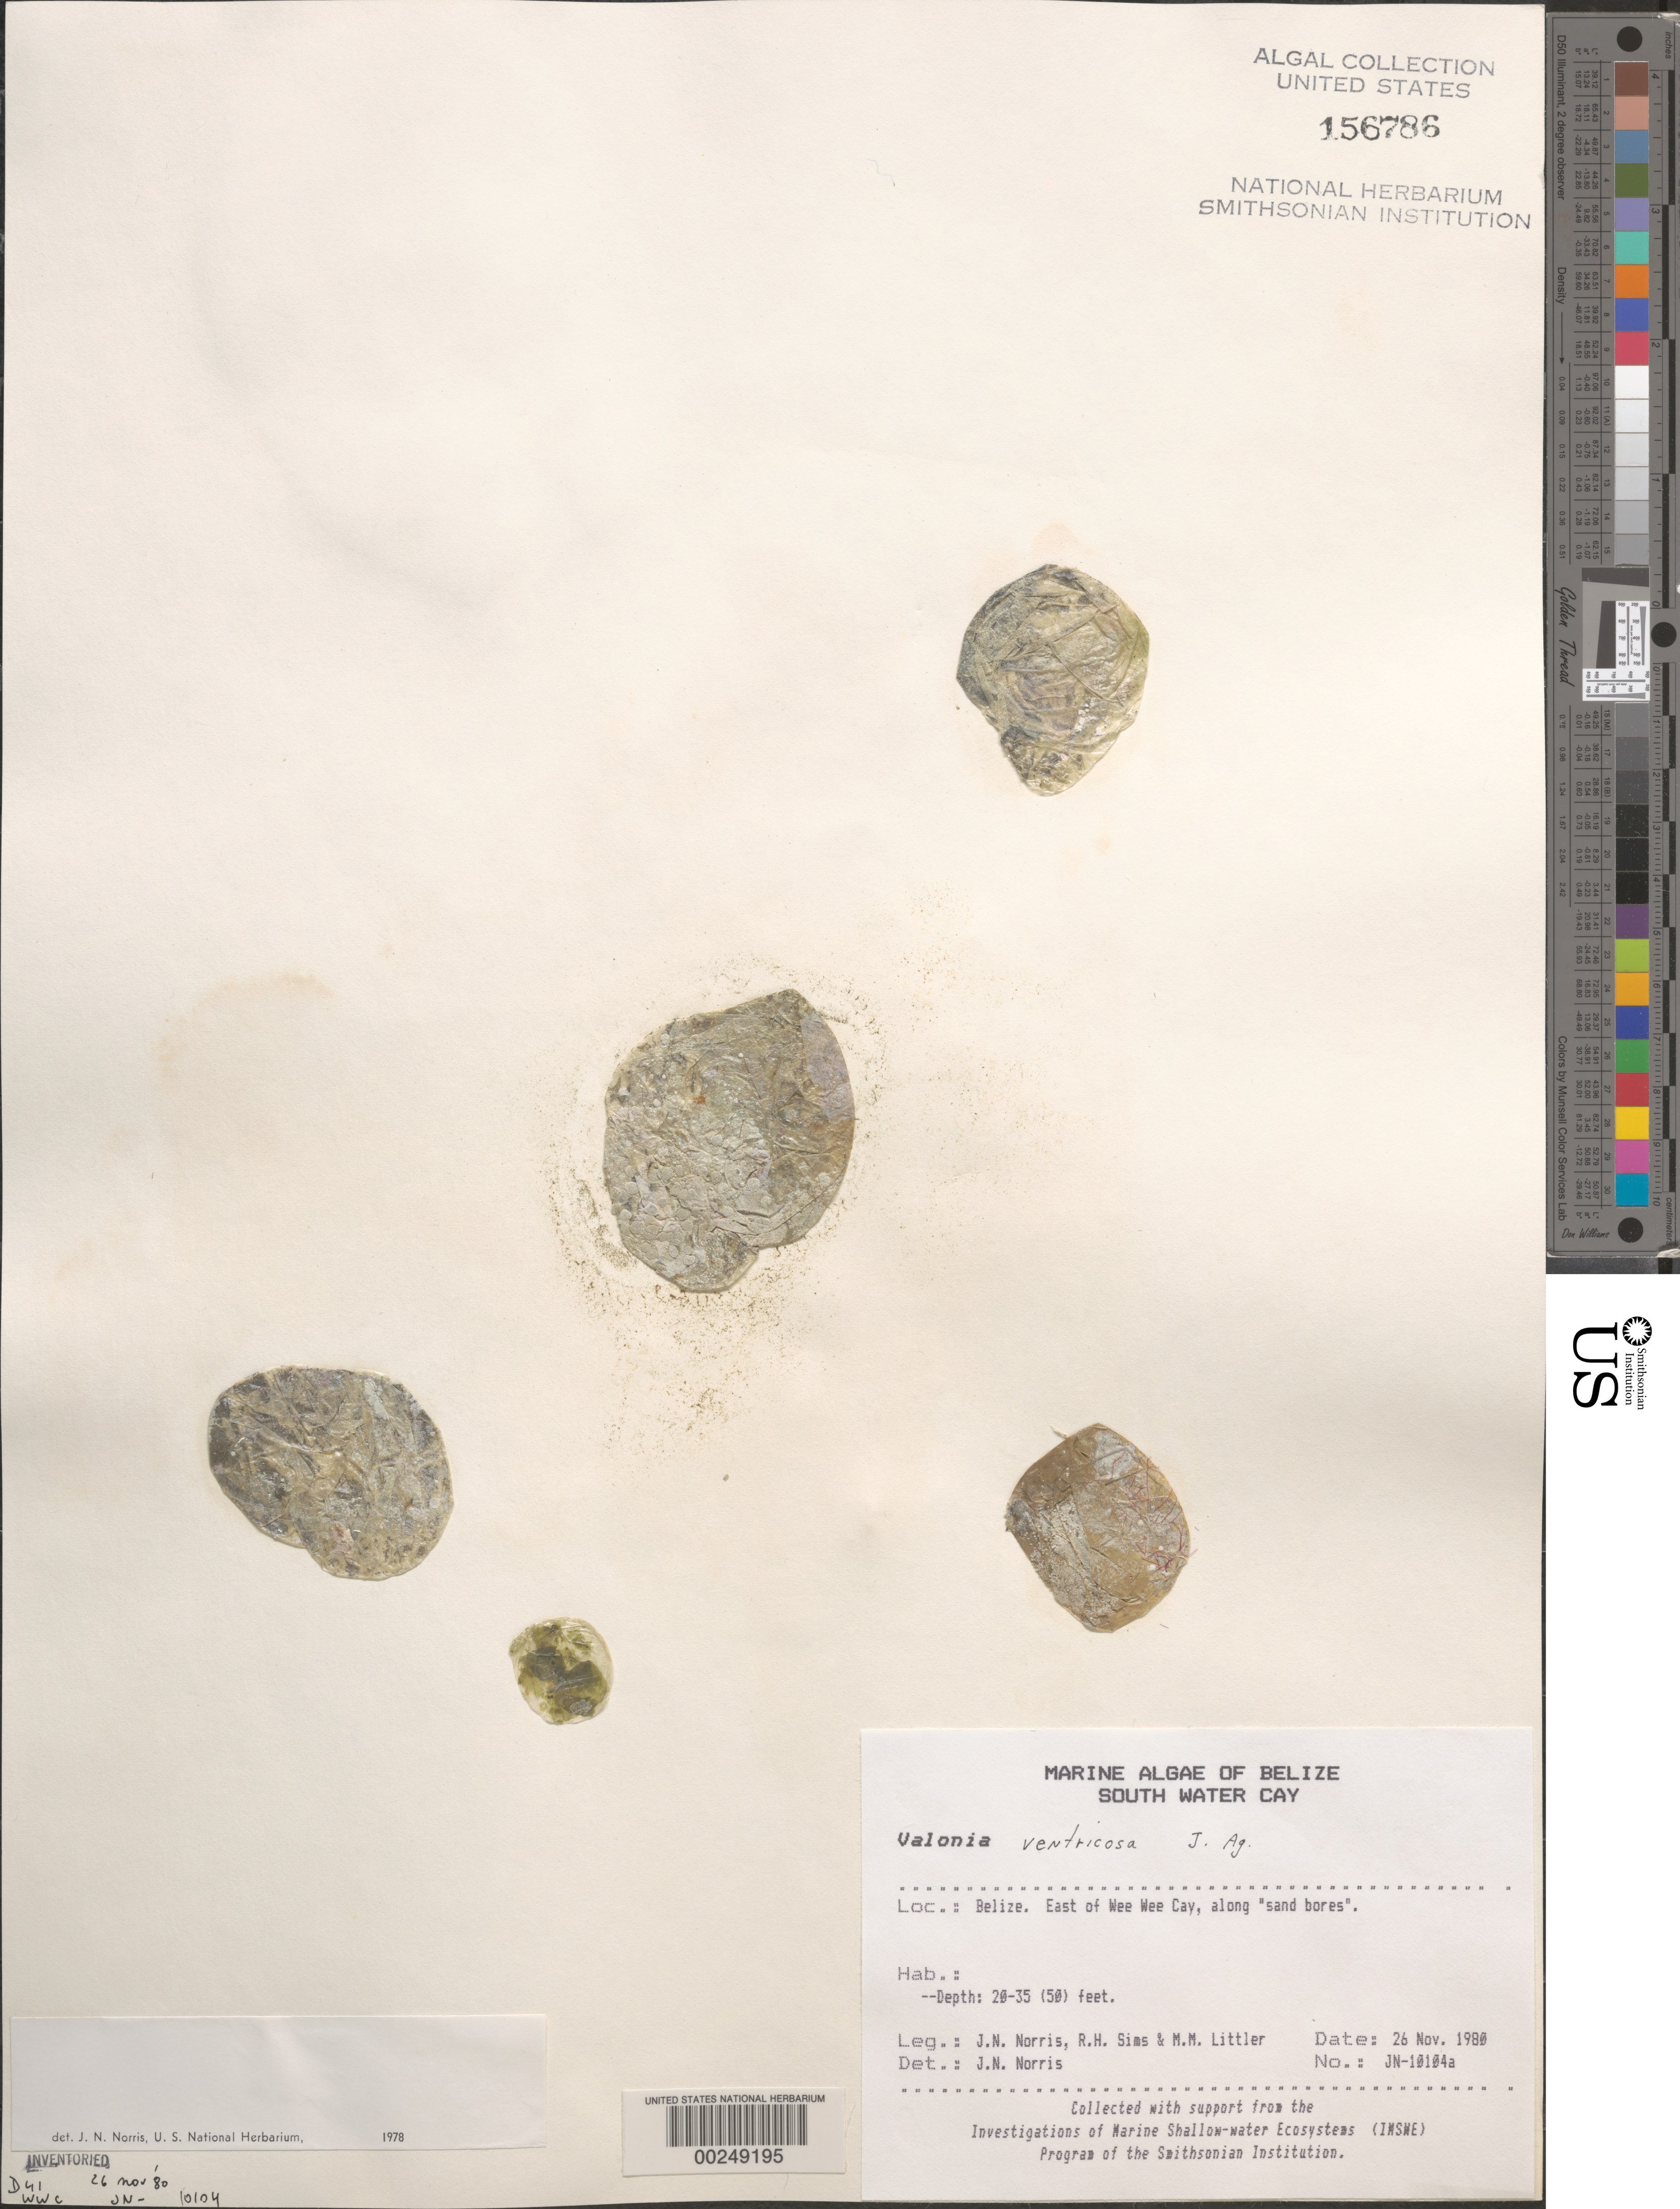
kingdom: Plantae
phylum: Chlorophyta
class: Ulvophyceae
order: Siphonocladales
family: Valoniaceae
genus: Valonia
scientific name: Valonia ventricosa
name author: J. Agardh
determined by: Norris, James N.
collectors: J. N. Norris, R. H. Sims & M. M. Littler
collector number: JN-10104a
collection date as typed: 26 Nov 1980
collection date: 1980-11-26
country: Belize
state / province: Stann Creek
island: Wee Wee Cay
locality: East of Wee Wee Cay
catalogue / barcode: US 156786